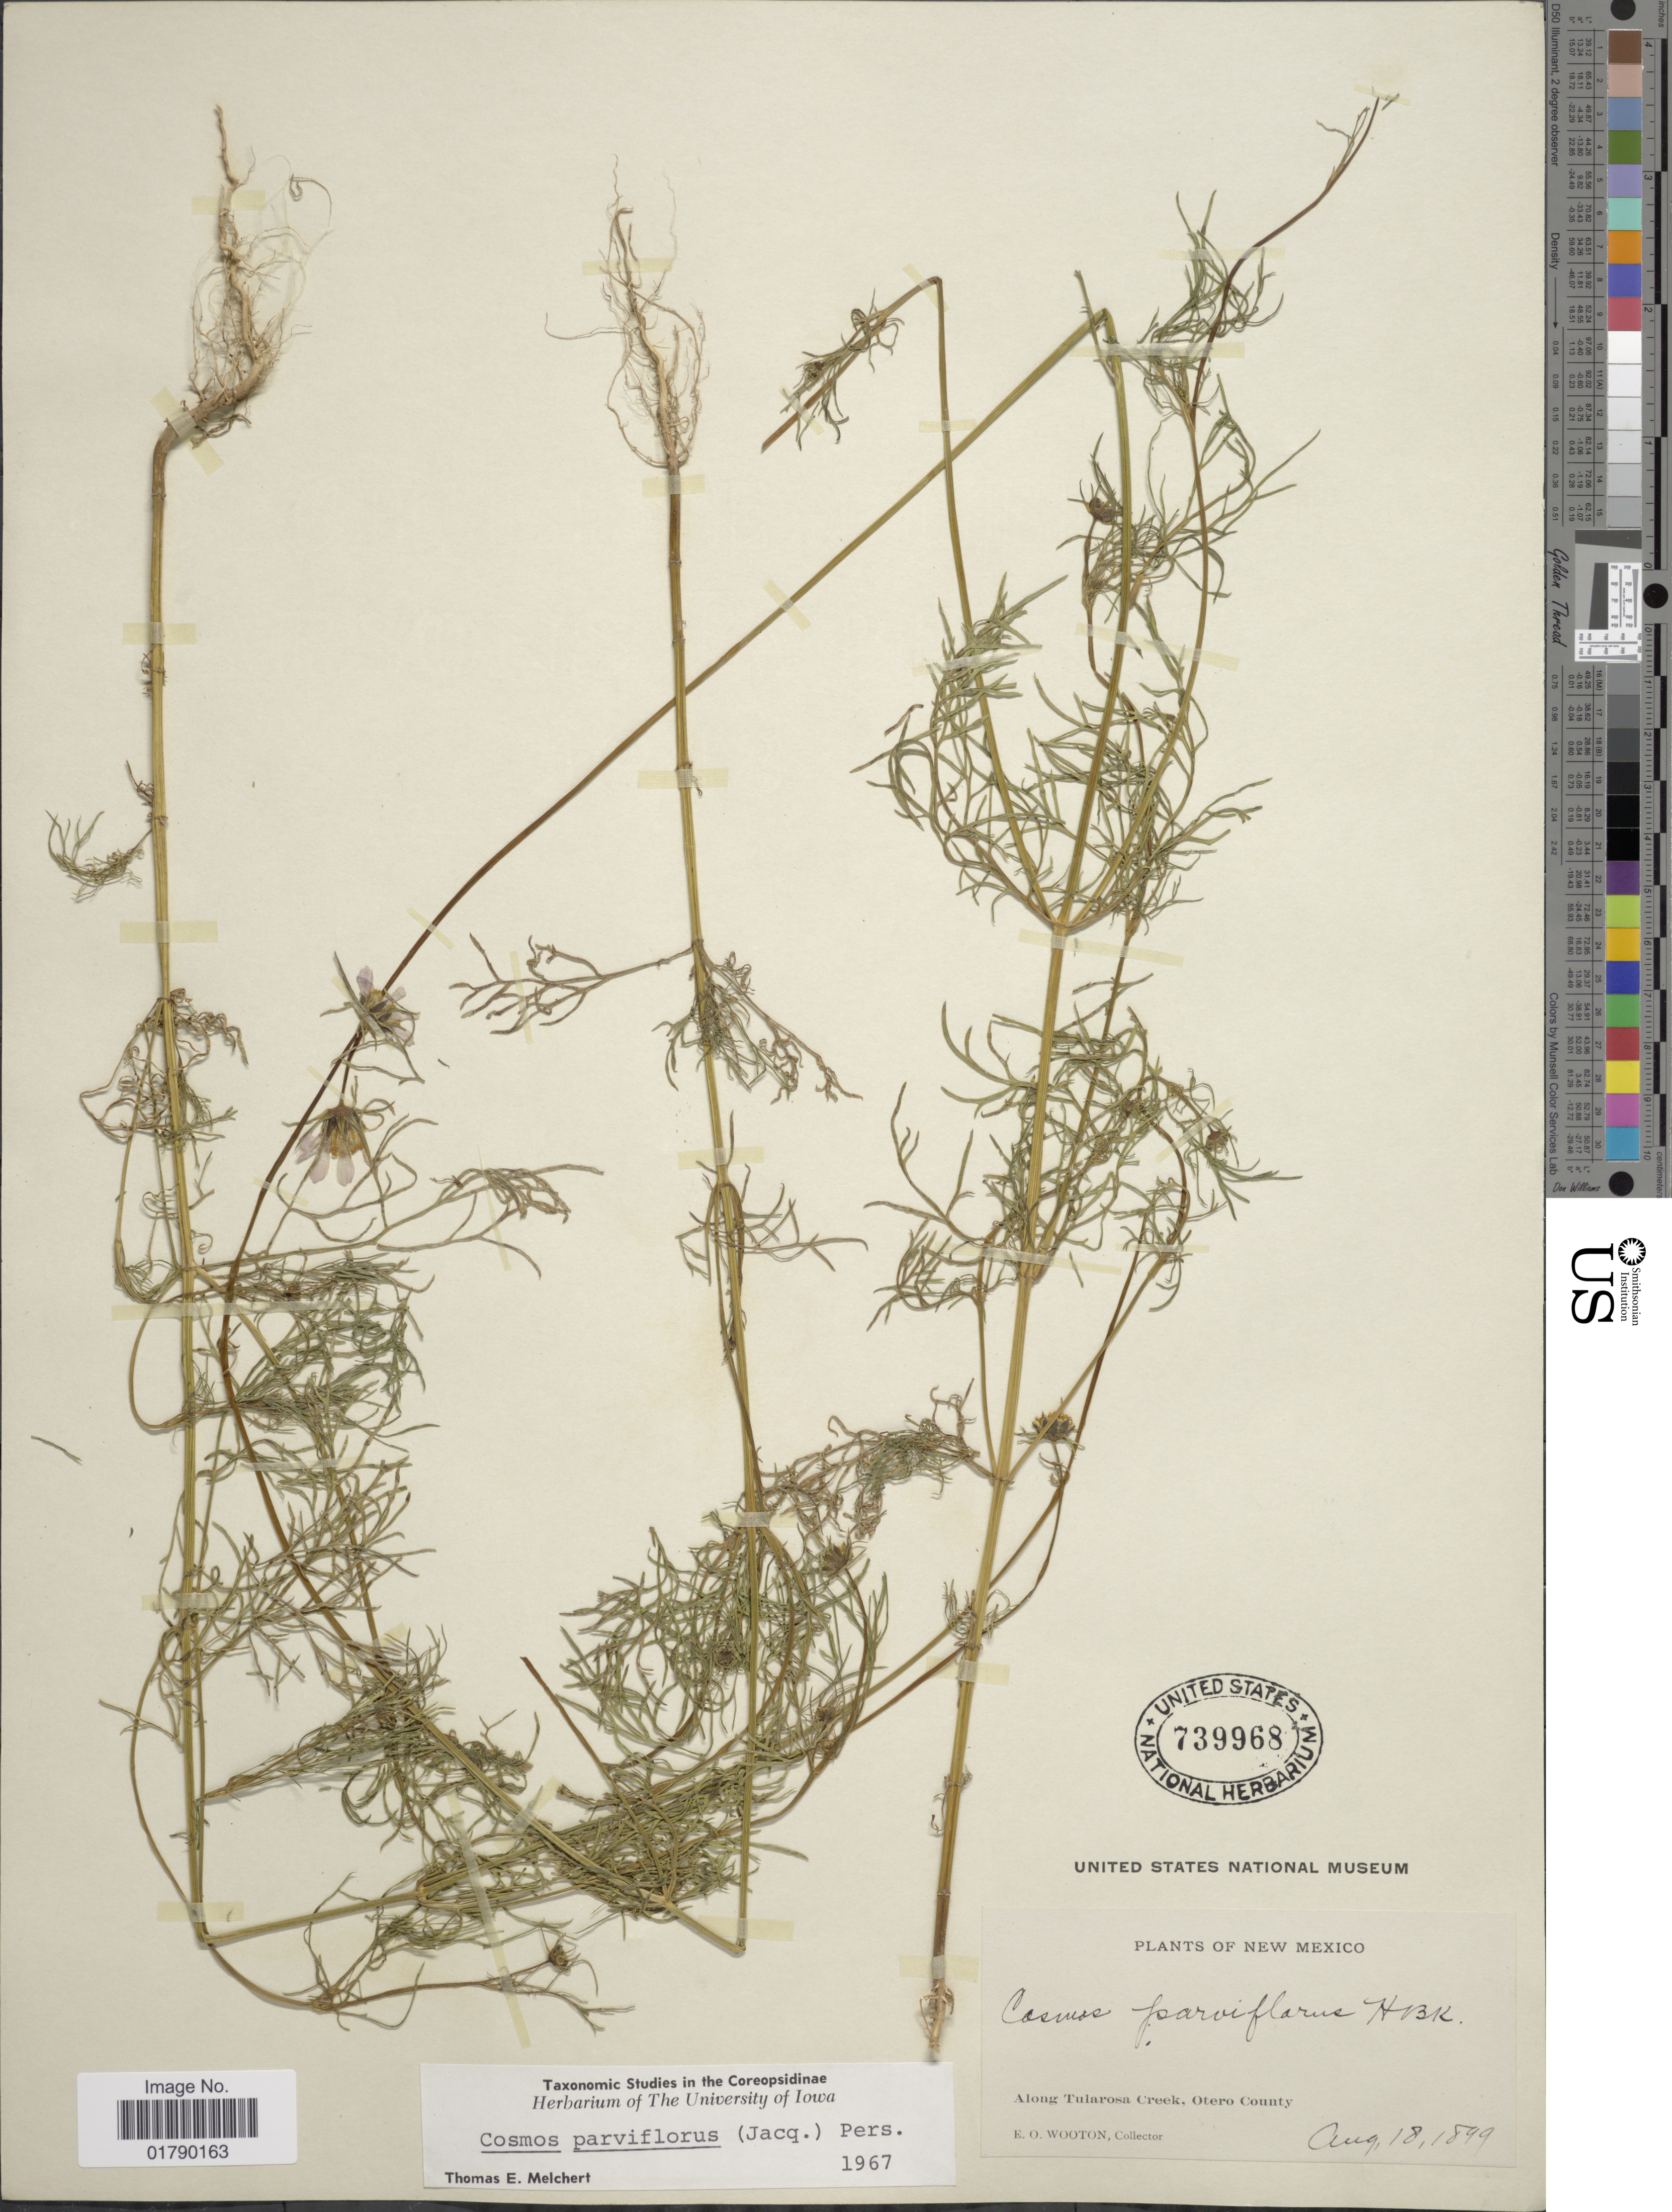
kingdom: Plantae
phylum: Tracheophyta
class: Magnoliopsida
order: Asterales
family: Asteraceae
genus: Cosmos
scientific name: Cosmos parviflorus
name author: (Jacq.) Pers.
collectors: E. O. Wooton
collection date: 1899-08-18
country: United States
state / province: New Mexico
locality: Along Tularosa Creek, Otero Couunty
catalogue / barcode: US 739968